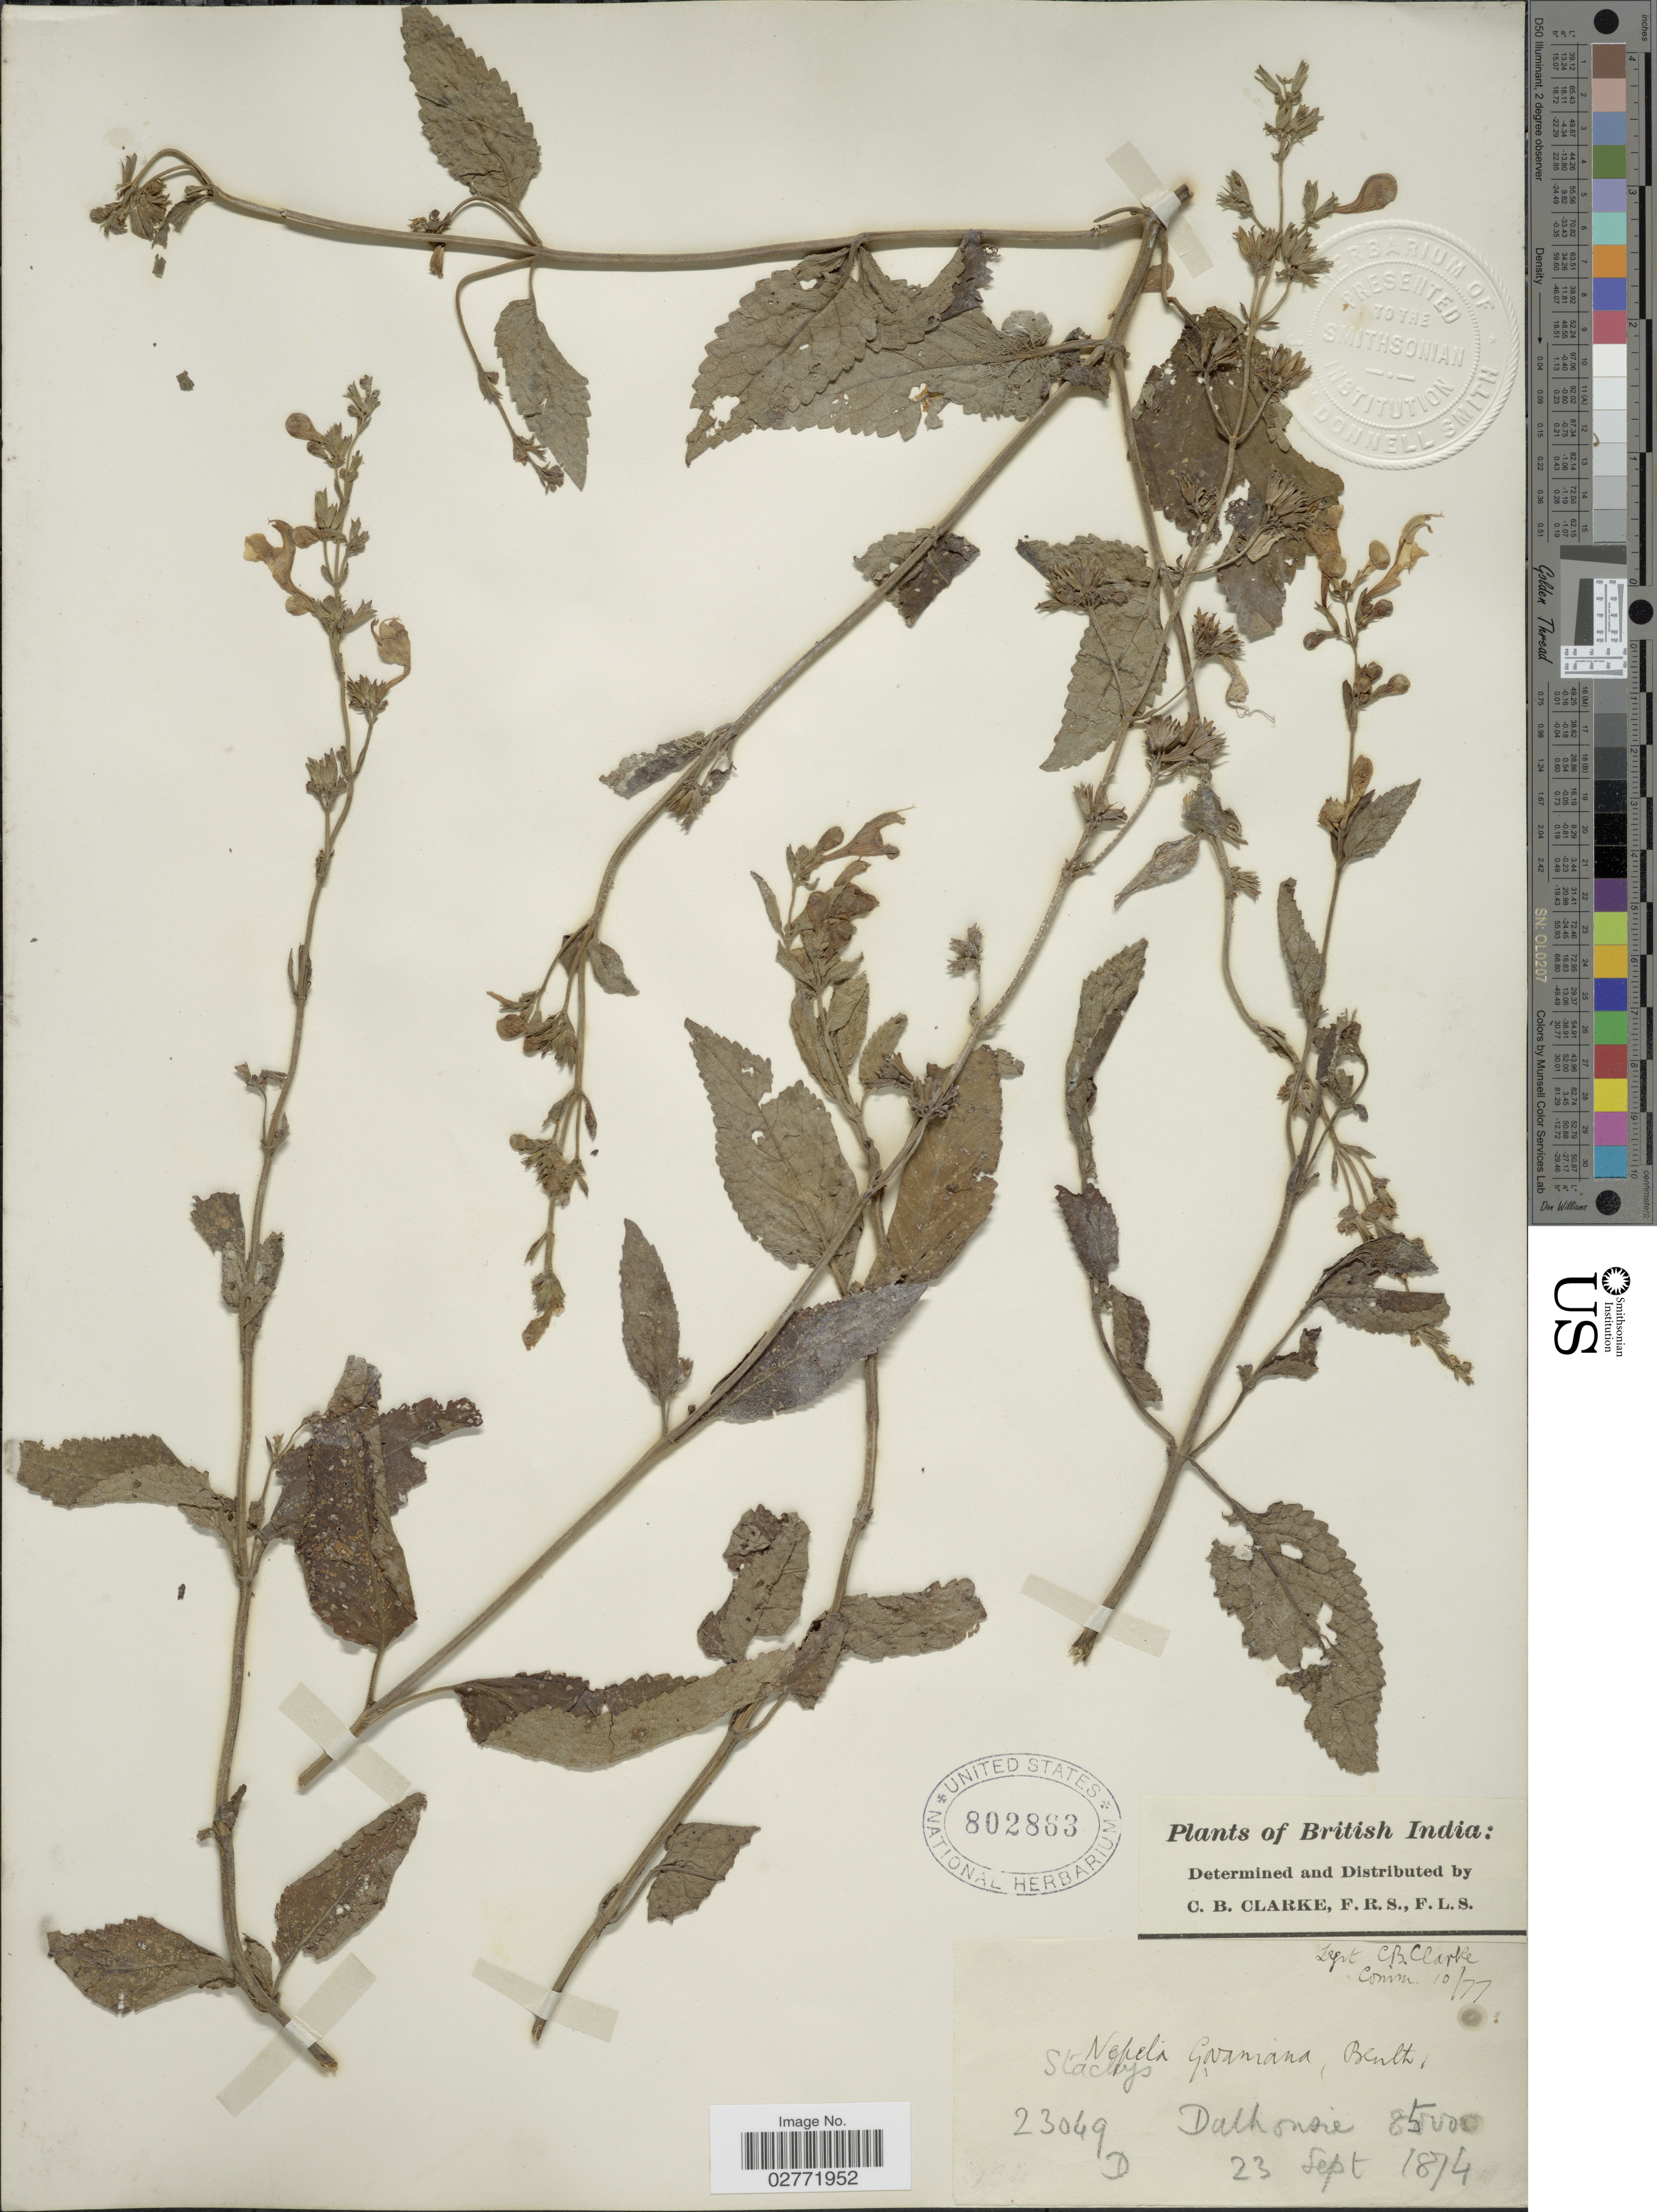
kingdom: Plantae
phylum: Tracheophyta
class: Magnoliopsida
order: Lamiales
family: Lamiaceae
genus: Nepeta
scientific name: Nepeta govaniana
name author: (Wall. ex Benth.) Benth.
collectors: C. B. Clarke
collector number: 23049D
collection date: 1874-09-23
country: India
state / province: Himachal Pradesh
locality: British India, Dalhousie.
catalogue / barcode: US 802863